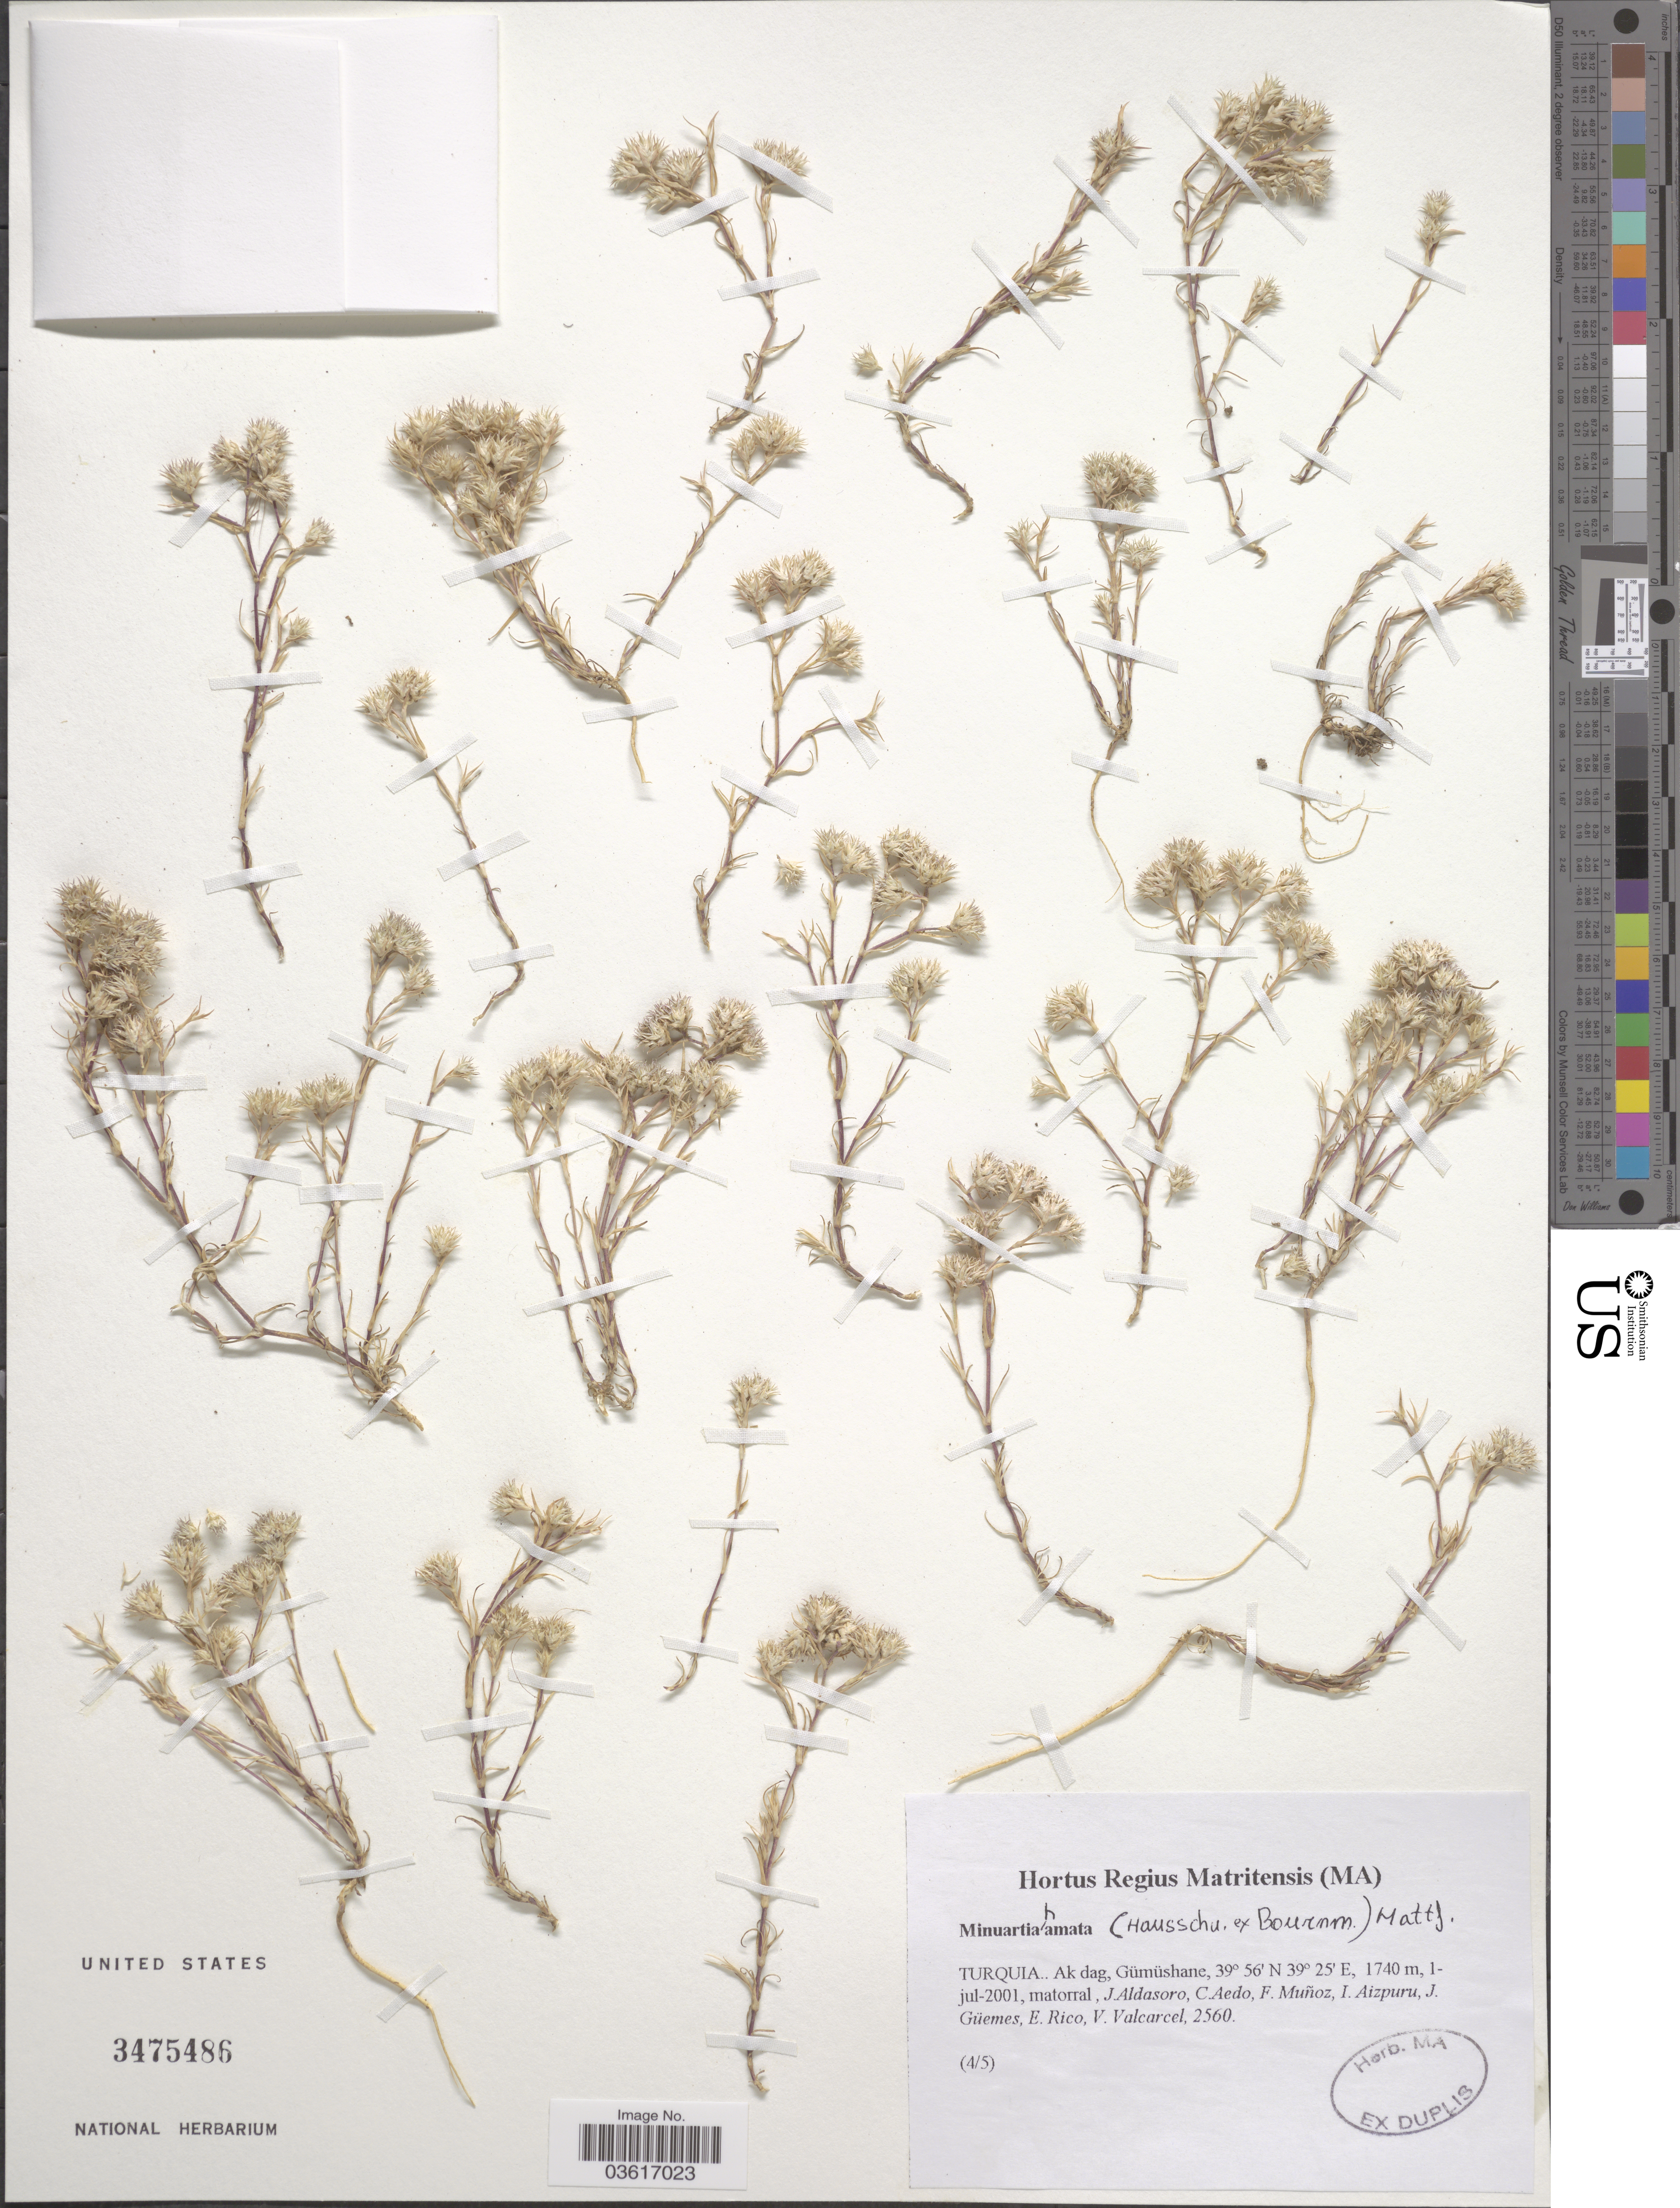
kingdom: Plantae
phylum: Tracheophyta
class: Magnoliopsida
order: Caryophyllales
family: Caryophyllaceae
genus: Minuartia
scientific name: Minuartia hamata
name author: (Hausskn. & Bornm.) Mattf.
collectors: J. Aldasoro, C. Aedo, F. Muñoz, I. Aizpuru & et al.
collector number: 2560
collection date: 2001-07-01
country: Turkey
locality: Turquia. Ak dag, Gümüshane.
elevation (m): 1740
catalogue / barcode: US 3475486